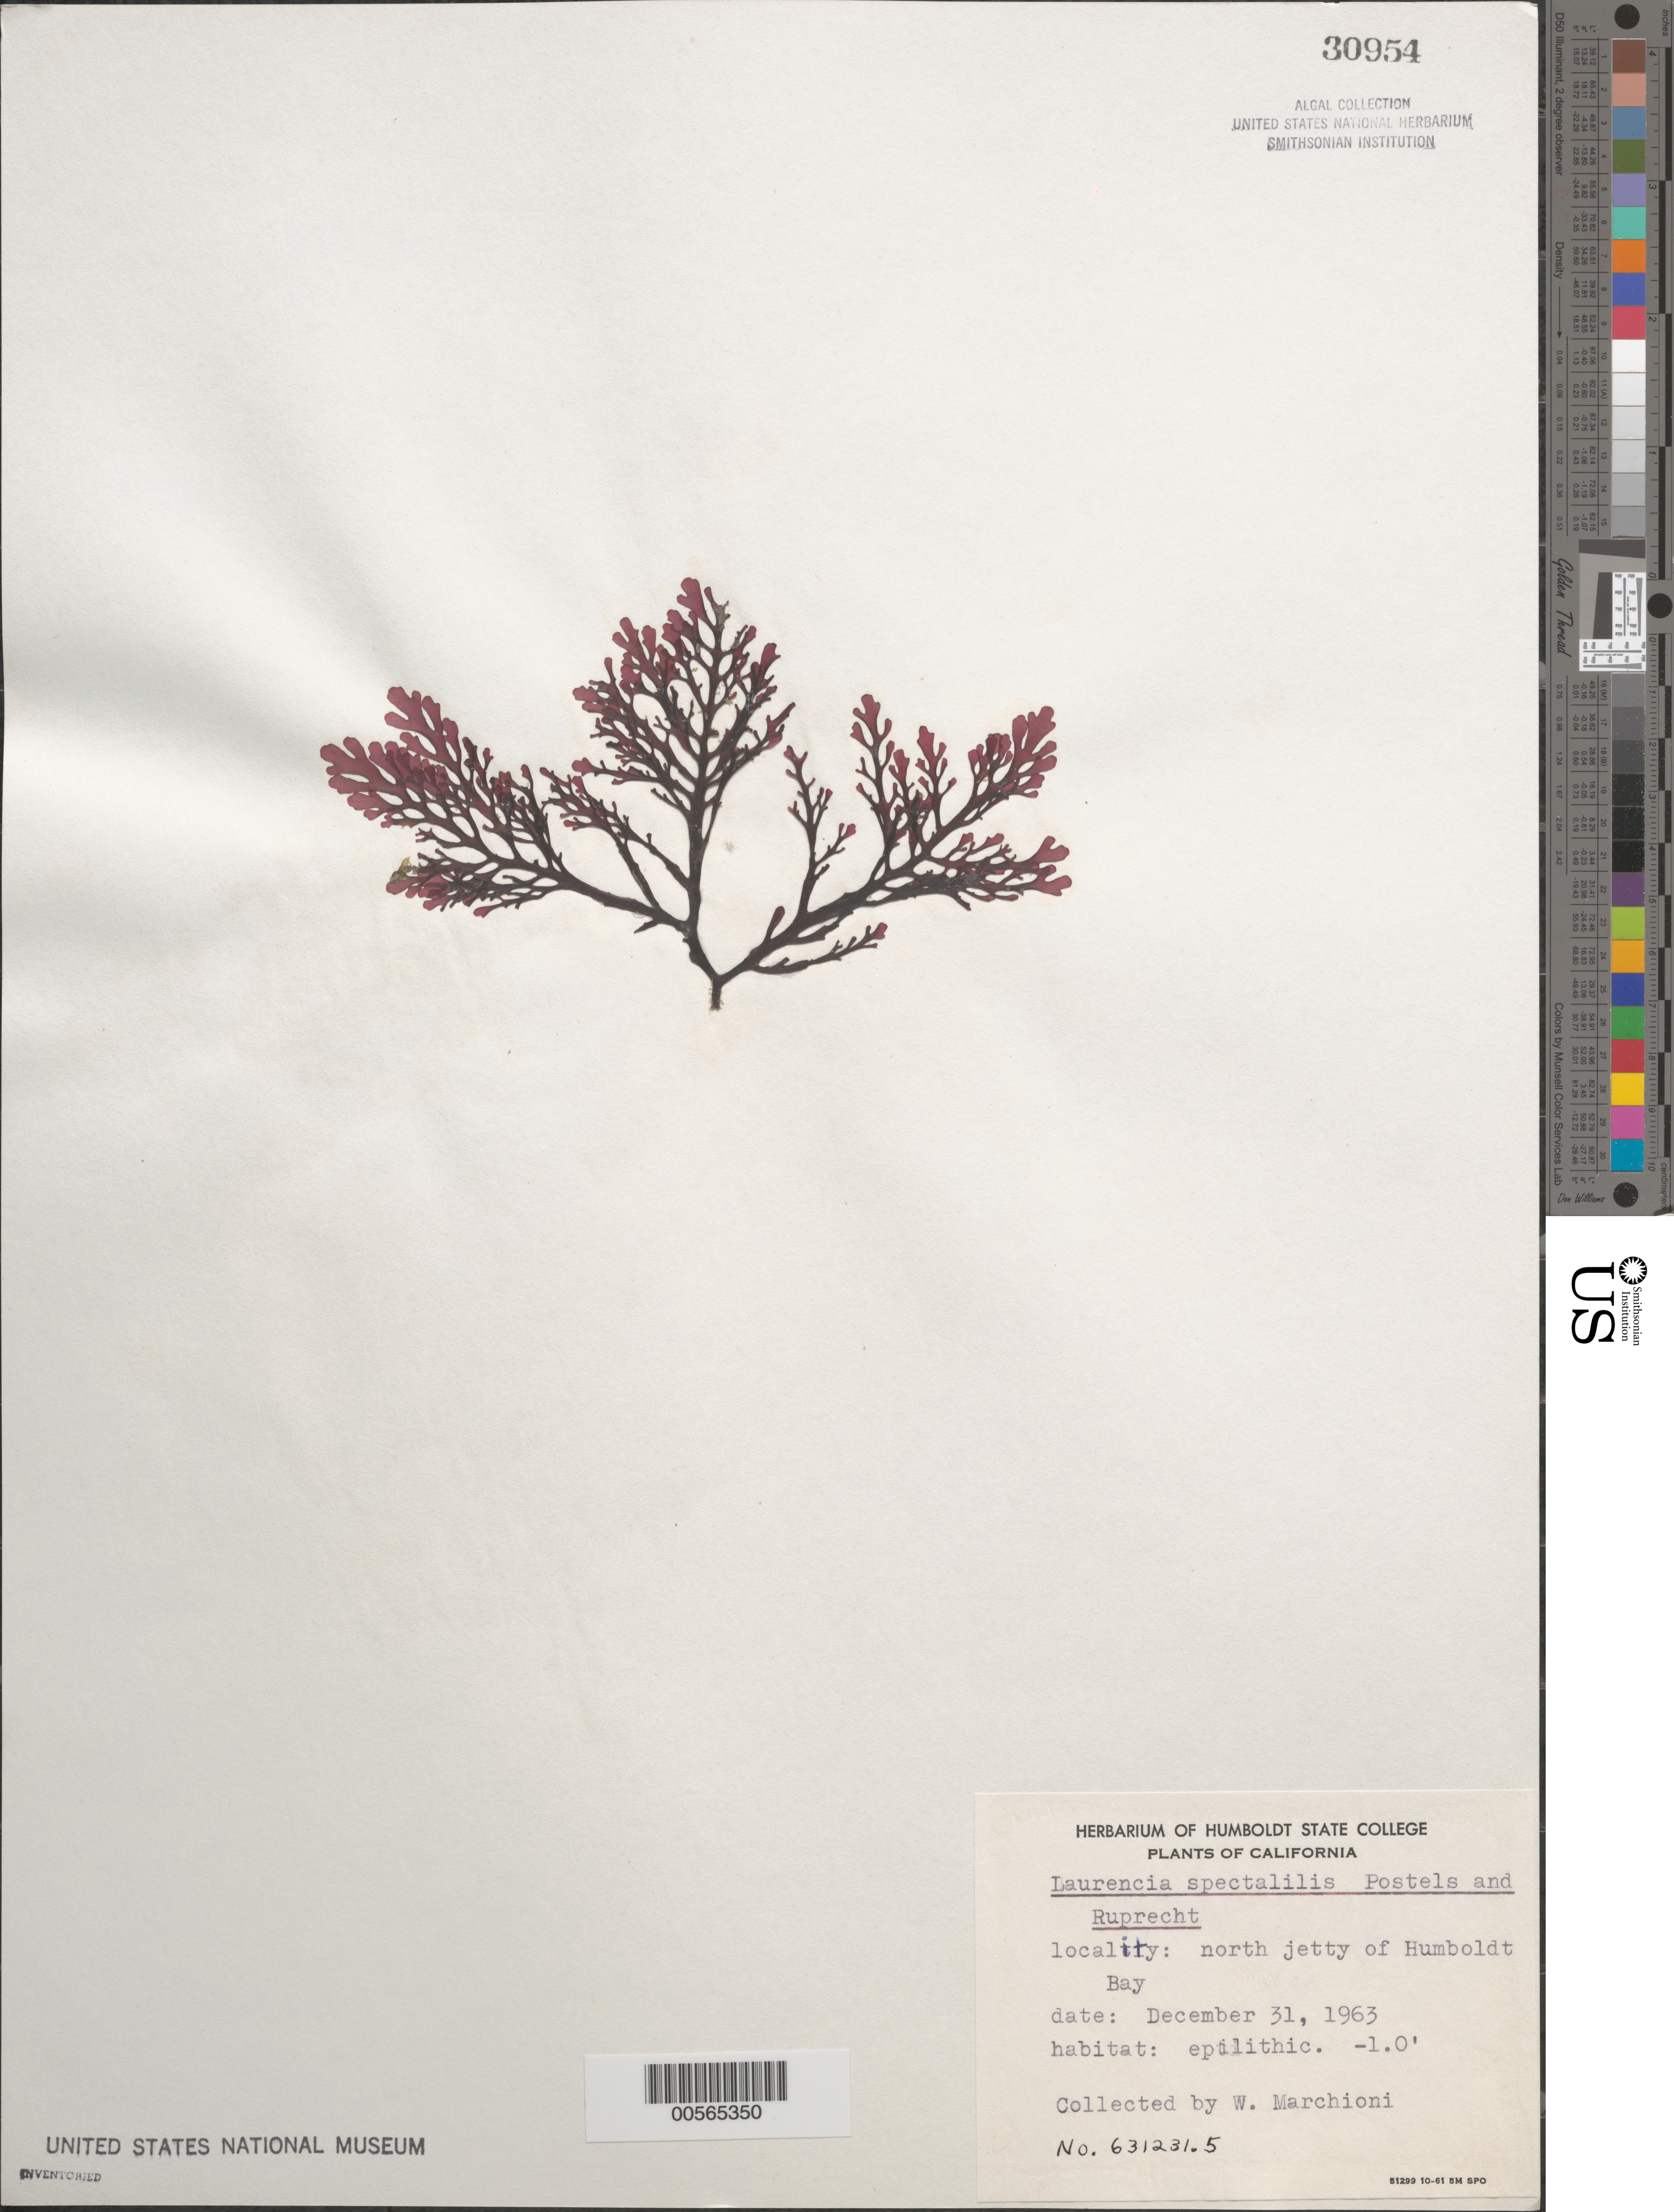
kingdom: Plantae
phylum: Rhodophyta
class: Florideophyceae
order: Ceramiales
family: Rhodomelaceae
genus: Osmundea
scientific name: Osmundea spectabilis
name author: (Postels & Rupr.) K.W. Nam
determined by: Algae name updating Project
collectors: W. Marchioni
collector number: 631231.5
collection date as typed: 31 Dec 1963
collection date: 1963-12-31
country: United States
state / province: California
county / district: Humboldt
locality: Humboldt Bay, North Jetty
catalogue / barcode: US 30954